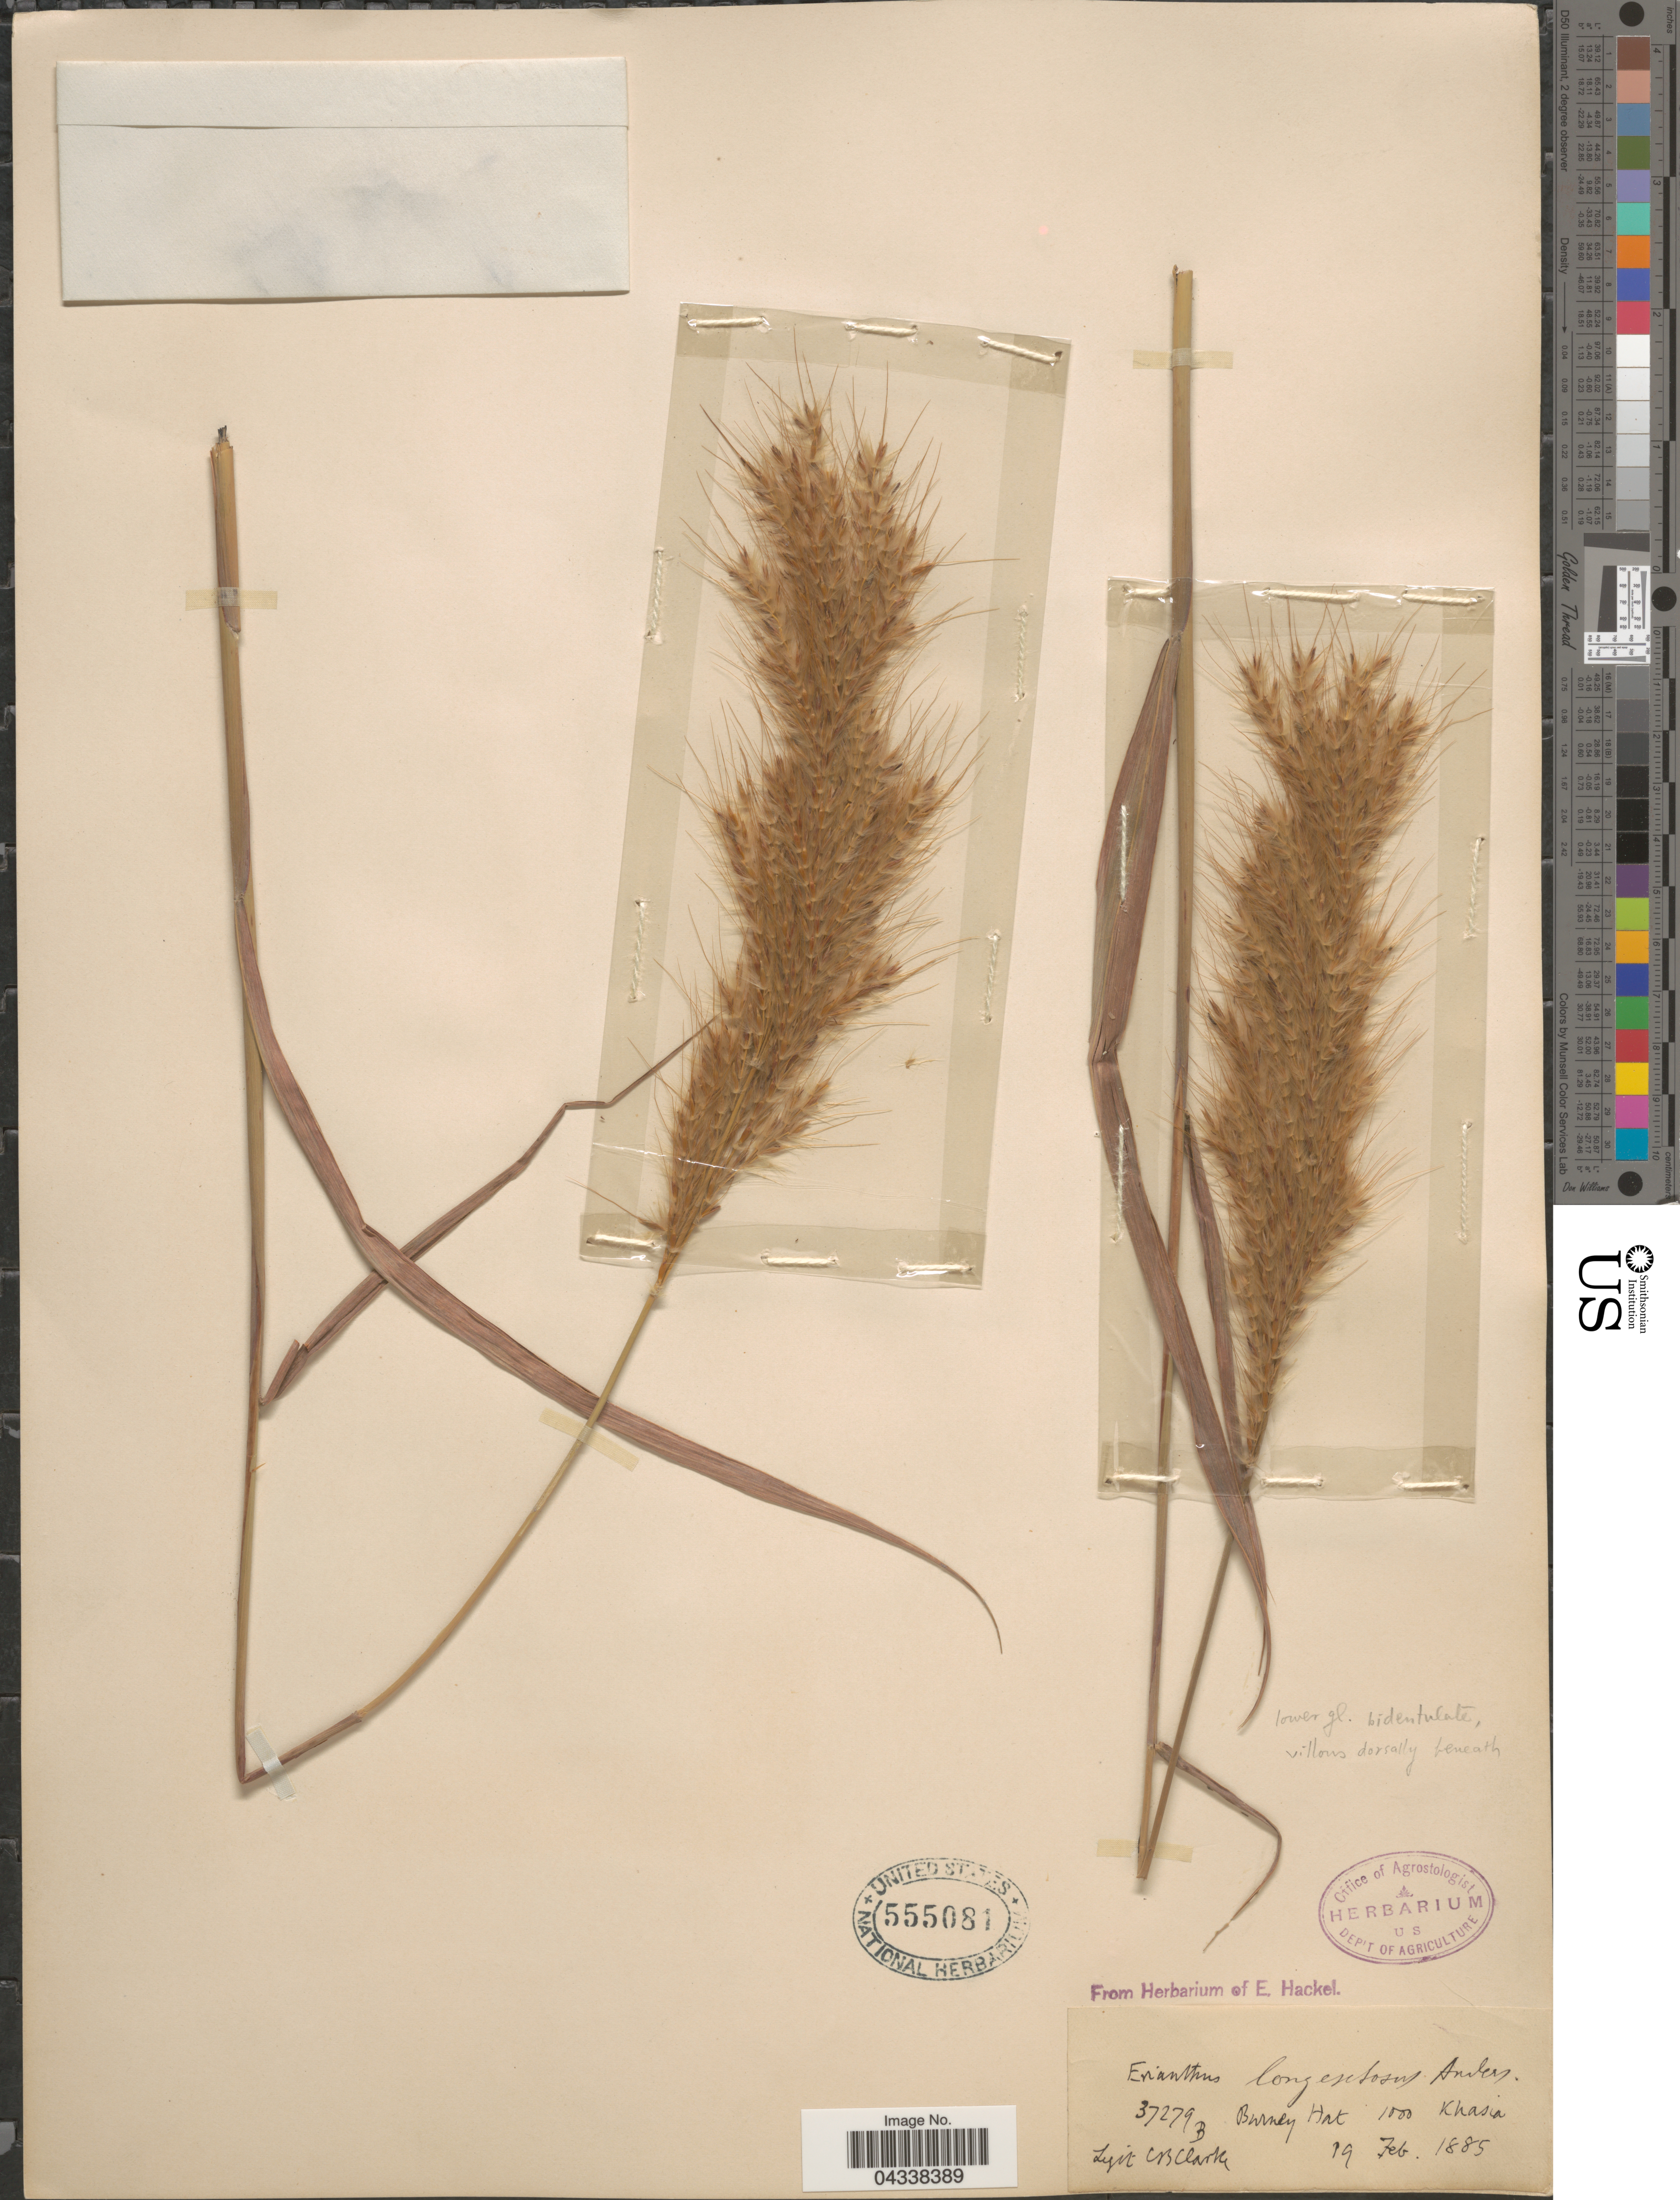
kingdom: Plantae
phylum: Tracheophyta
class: Liliopsida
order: Poales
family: Poaceae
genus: Saccharum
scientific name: Saccharum longisetosum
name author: V. Naray. ex Bor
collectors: C. B. Clarke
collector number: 37279B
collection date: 1885-02-19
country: India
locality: Burney Hat. Khasia.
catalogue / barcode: US 555081